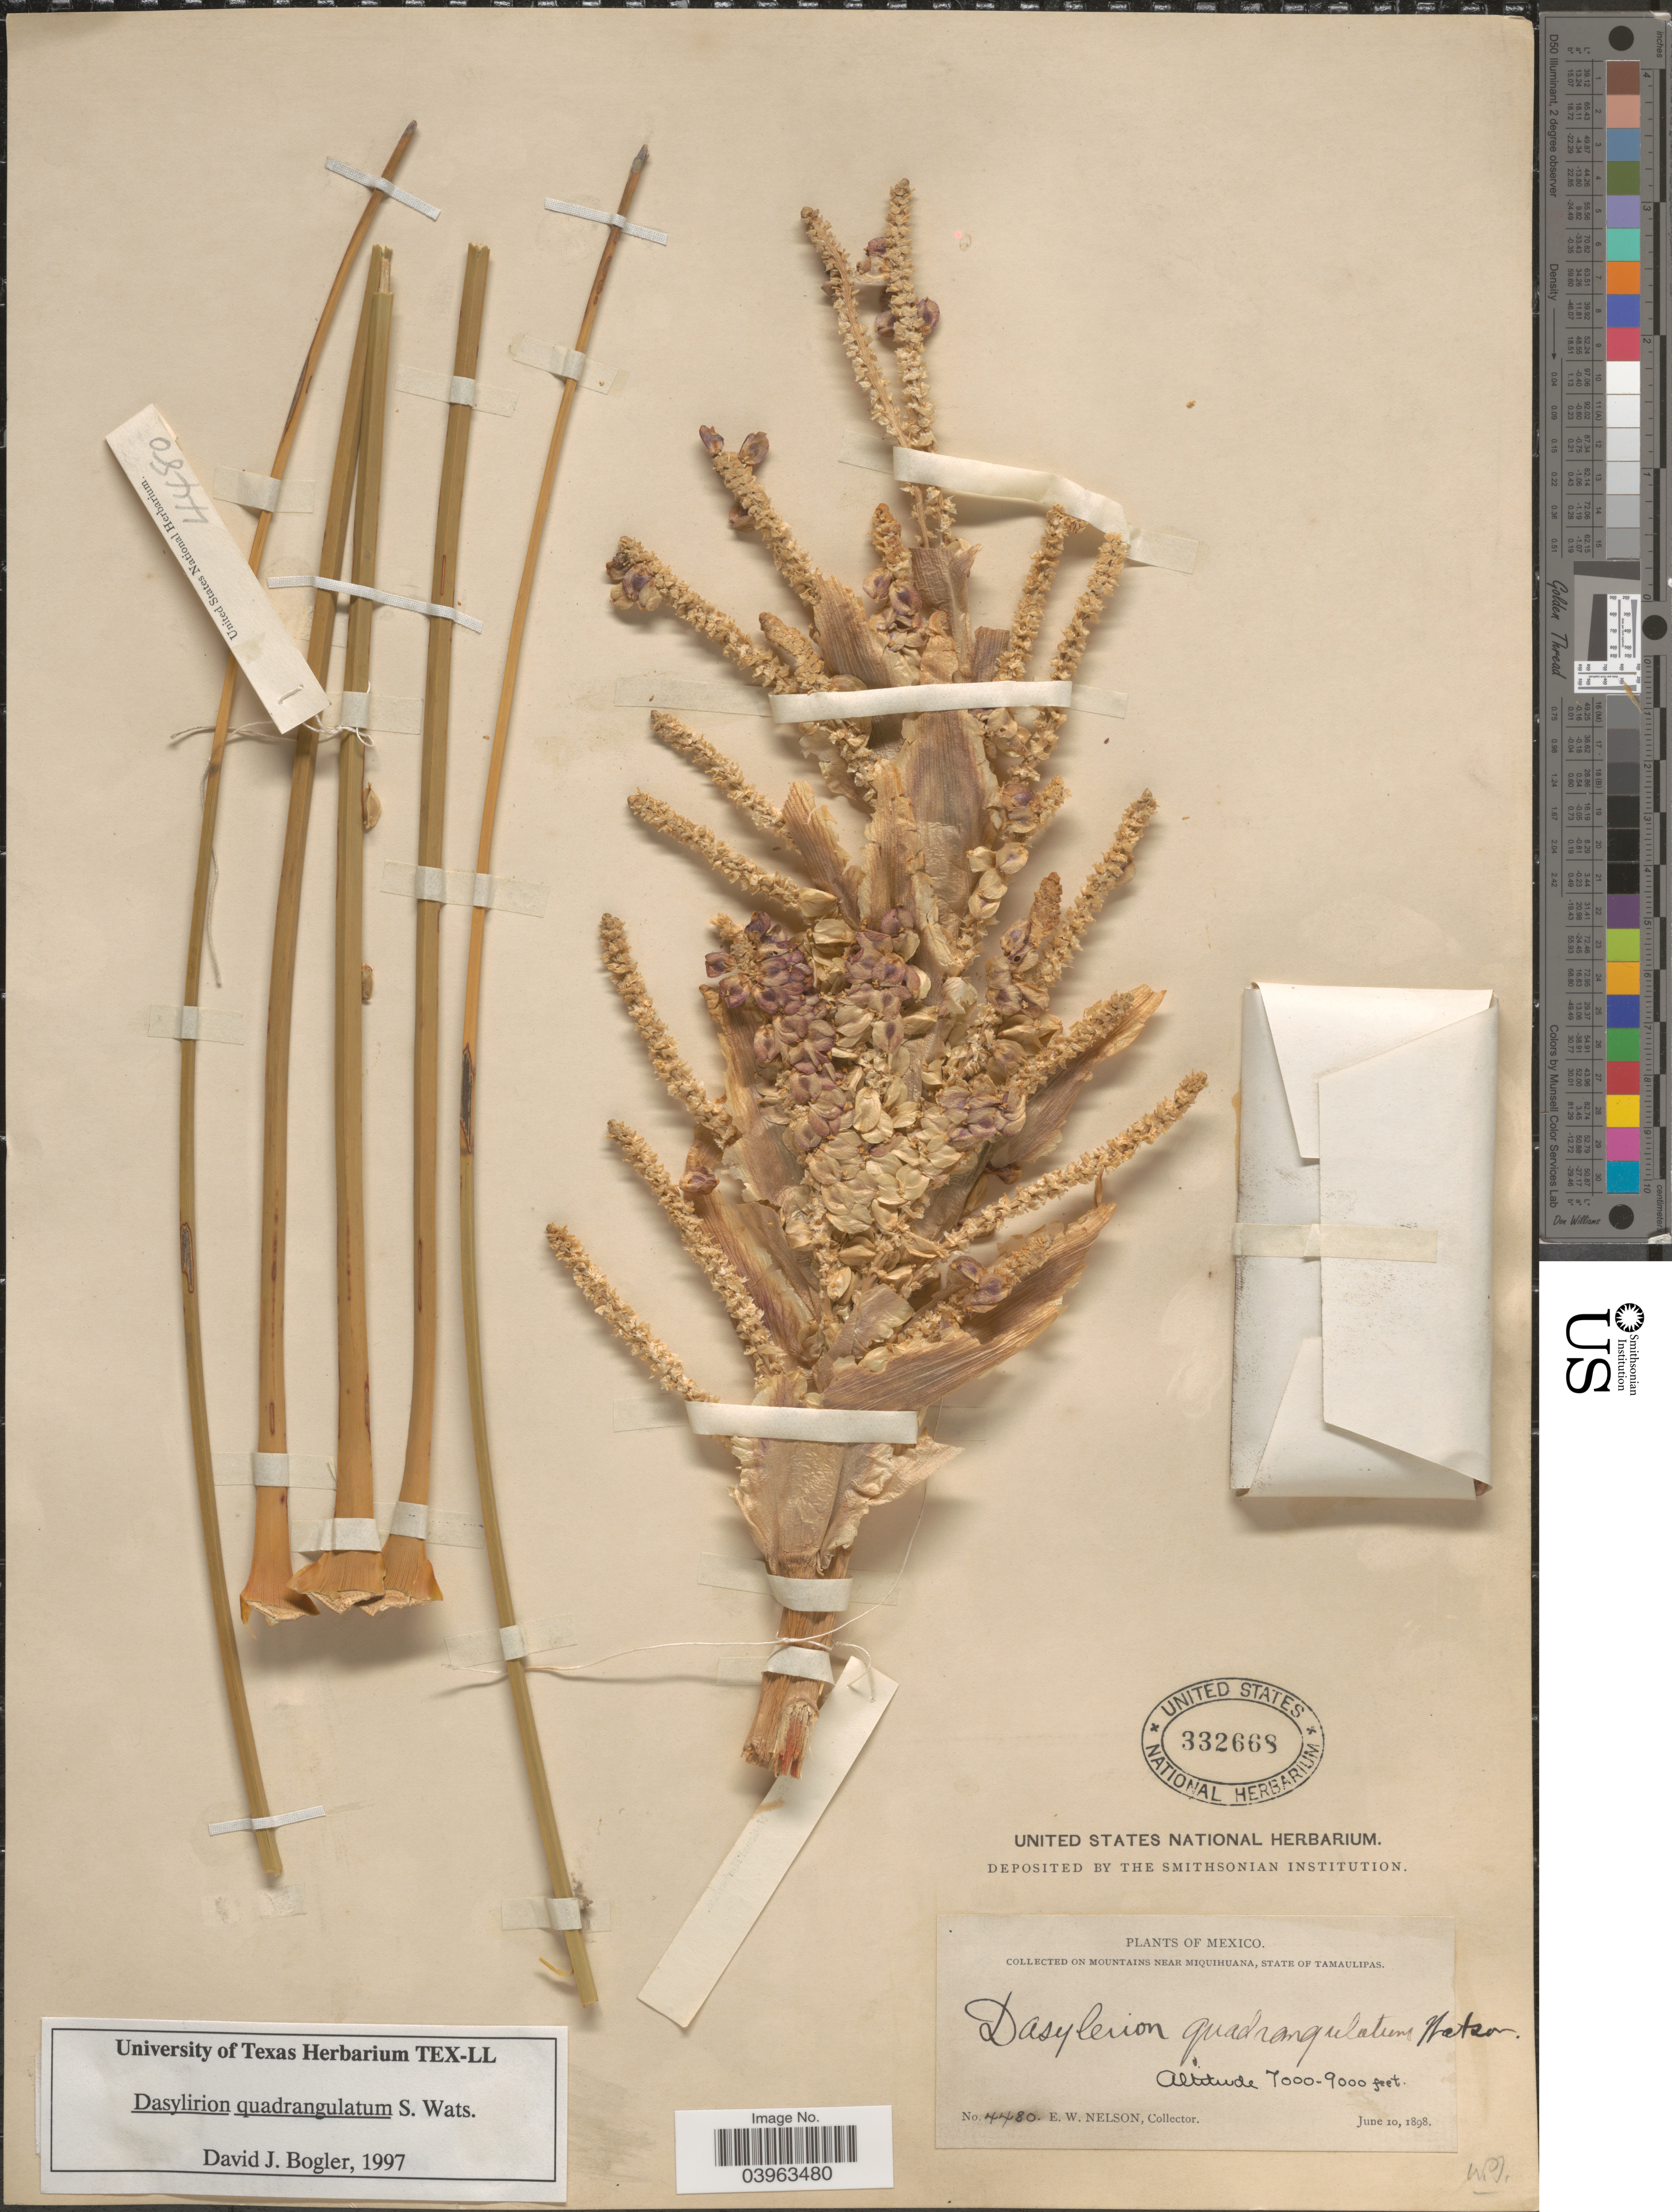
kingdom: Plantae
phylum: Tracheophyta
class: Liliopsida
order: Asparagales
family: Asparagaceae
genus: Dasylirion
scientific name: Dasylirion quadrangulatum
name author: S. Watson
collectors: E. W. Nelson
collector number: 4480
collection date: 1898-06-10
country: Mexico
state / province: Tamaulipas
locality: On mountains near Miquihuana.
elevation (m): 2134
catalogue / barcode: US 332668